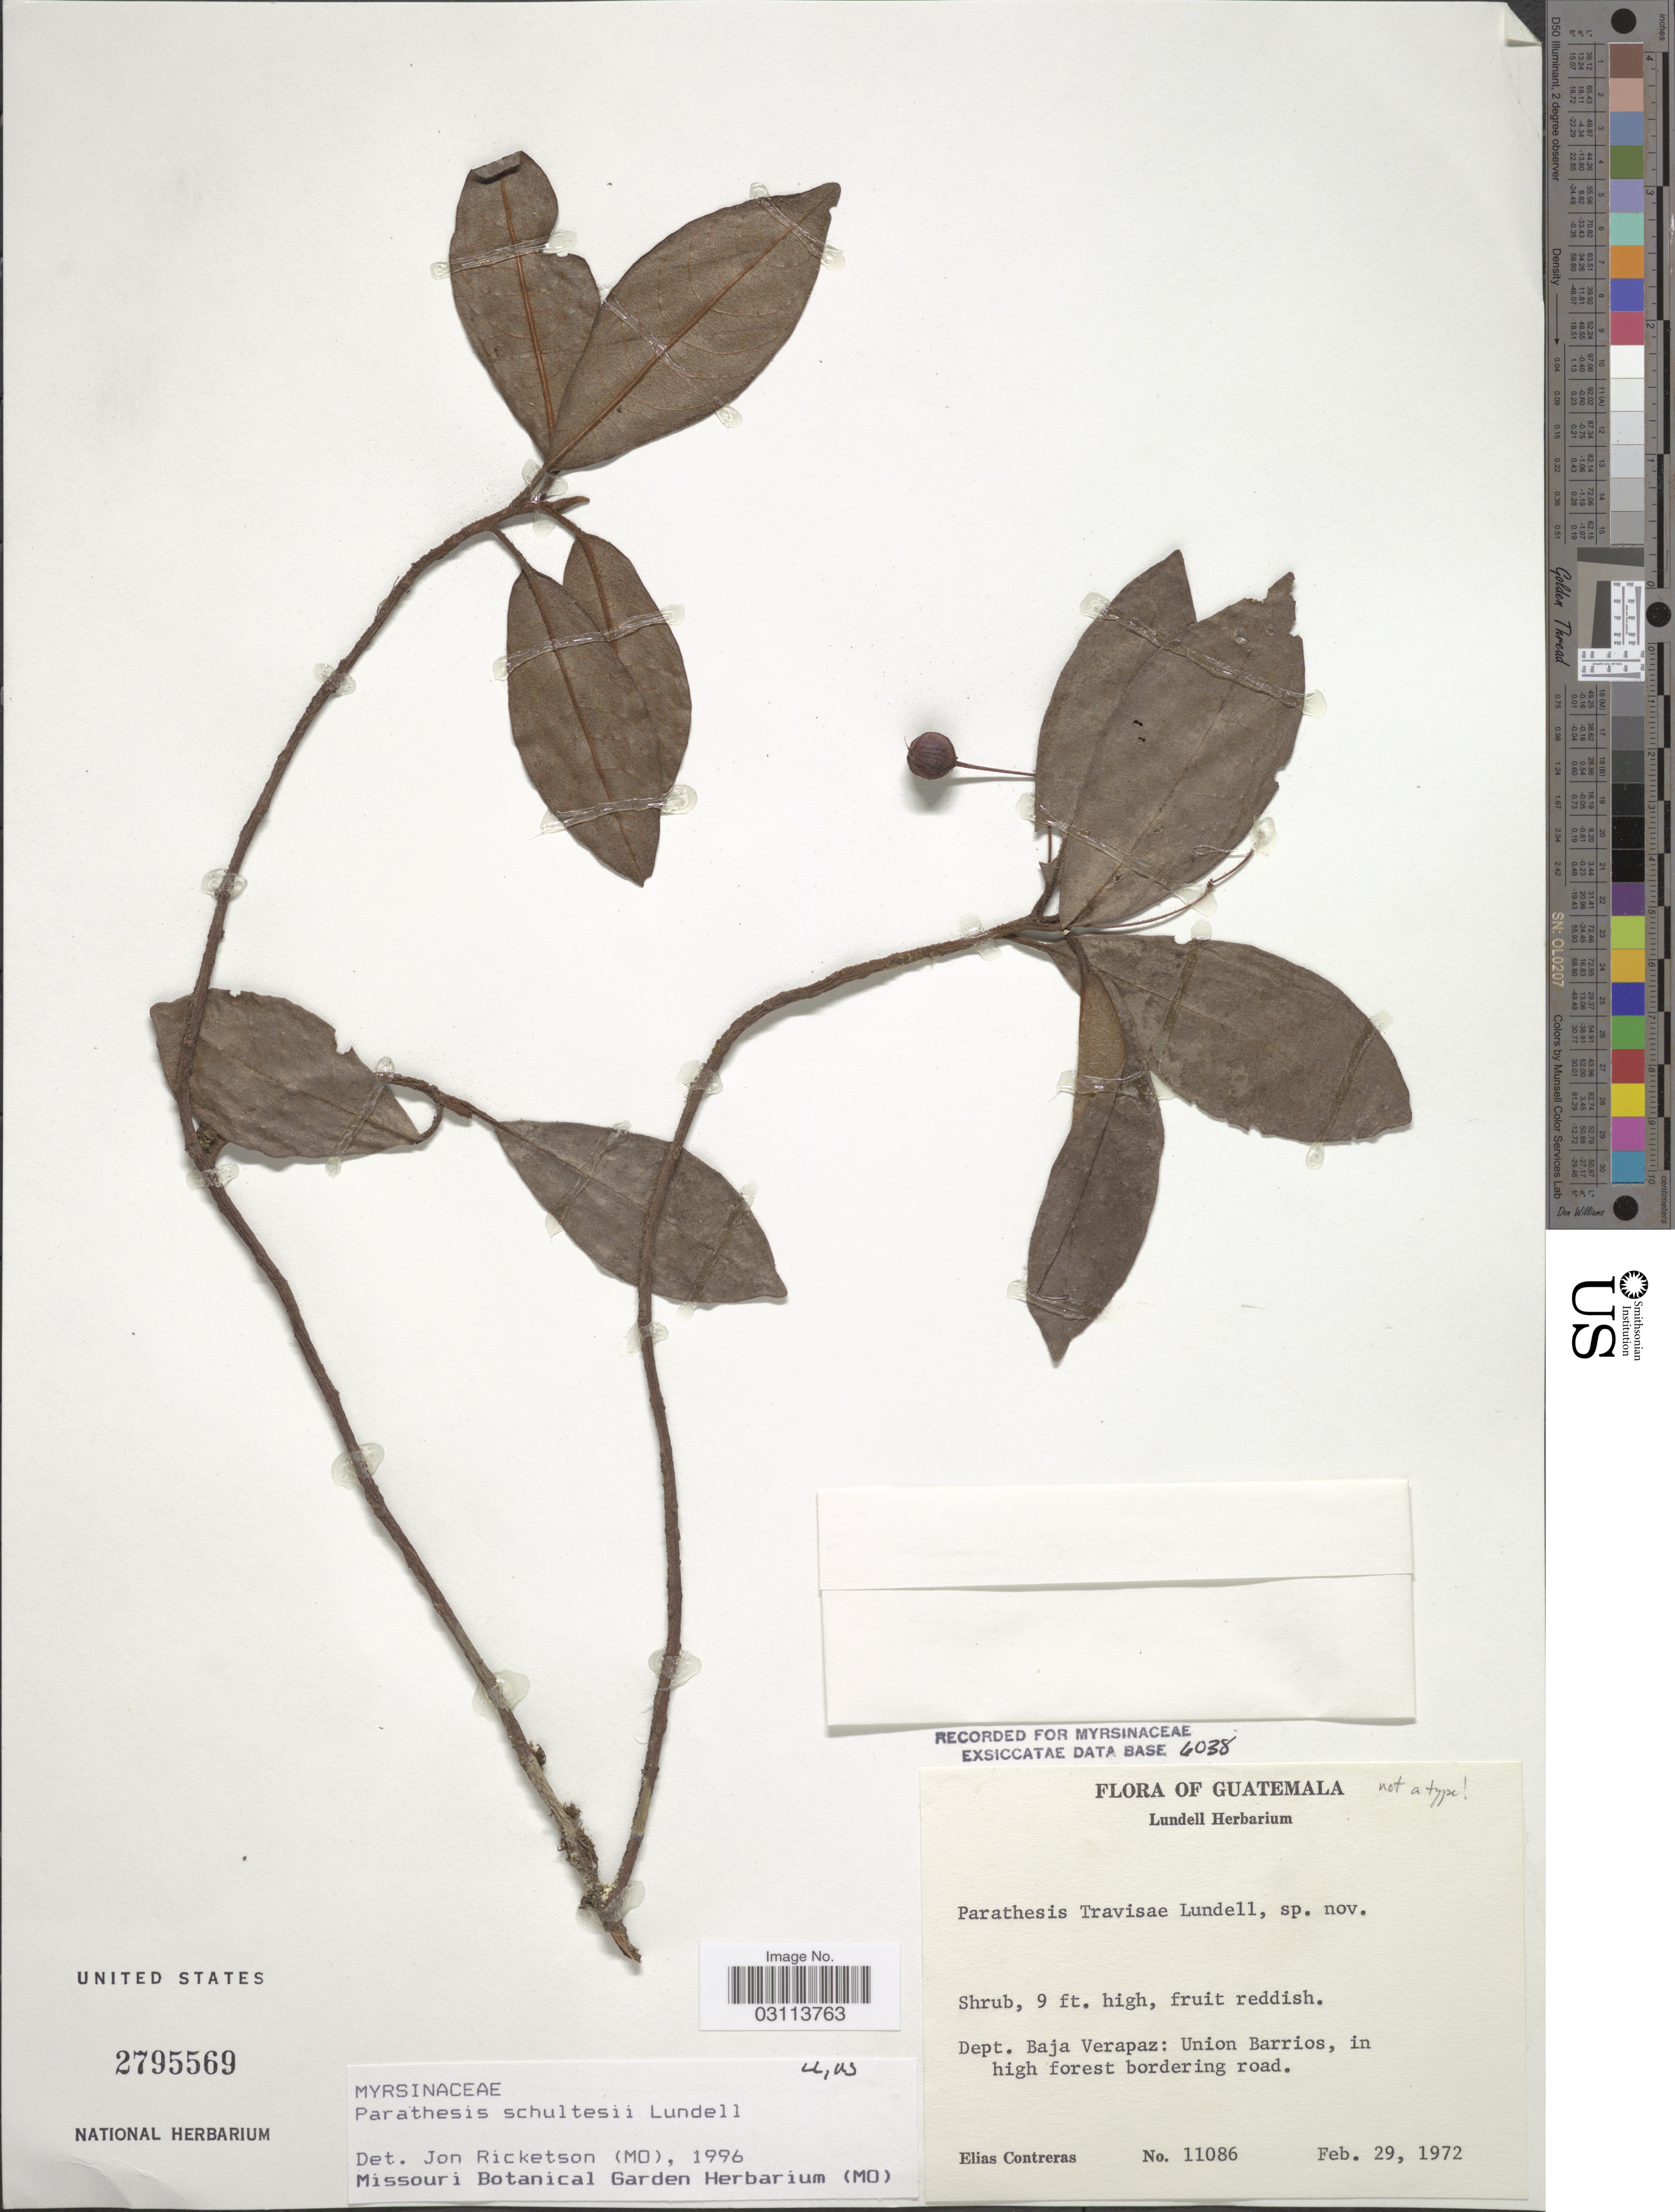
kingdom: Plantae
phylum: Tracheophyta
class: Magnoliopsida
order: Ericales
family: Primulaceae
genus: Parathesis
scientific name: Parathesis schultesii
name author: Lundell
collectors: E. Contreras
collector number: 11086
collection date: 1972-02-29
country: Guatemala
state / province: Baja Verapaz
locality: Dept. Baja Verapaz: Union Barrios, in high forest bordering road.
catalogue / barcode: US 2795569